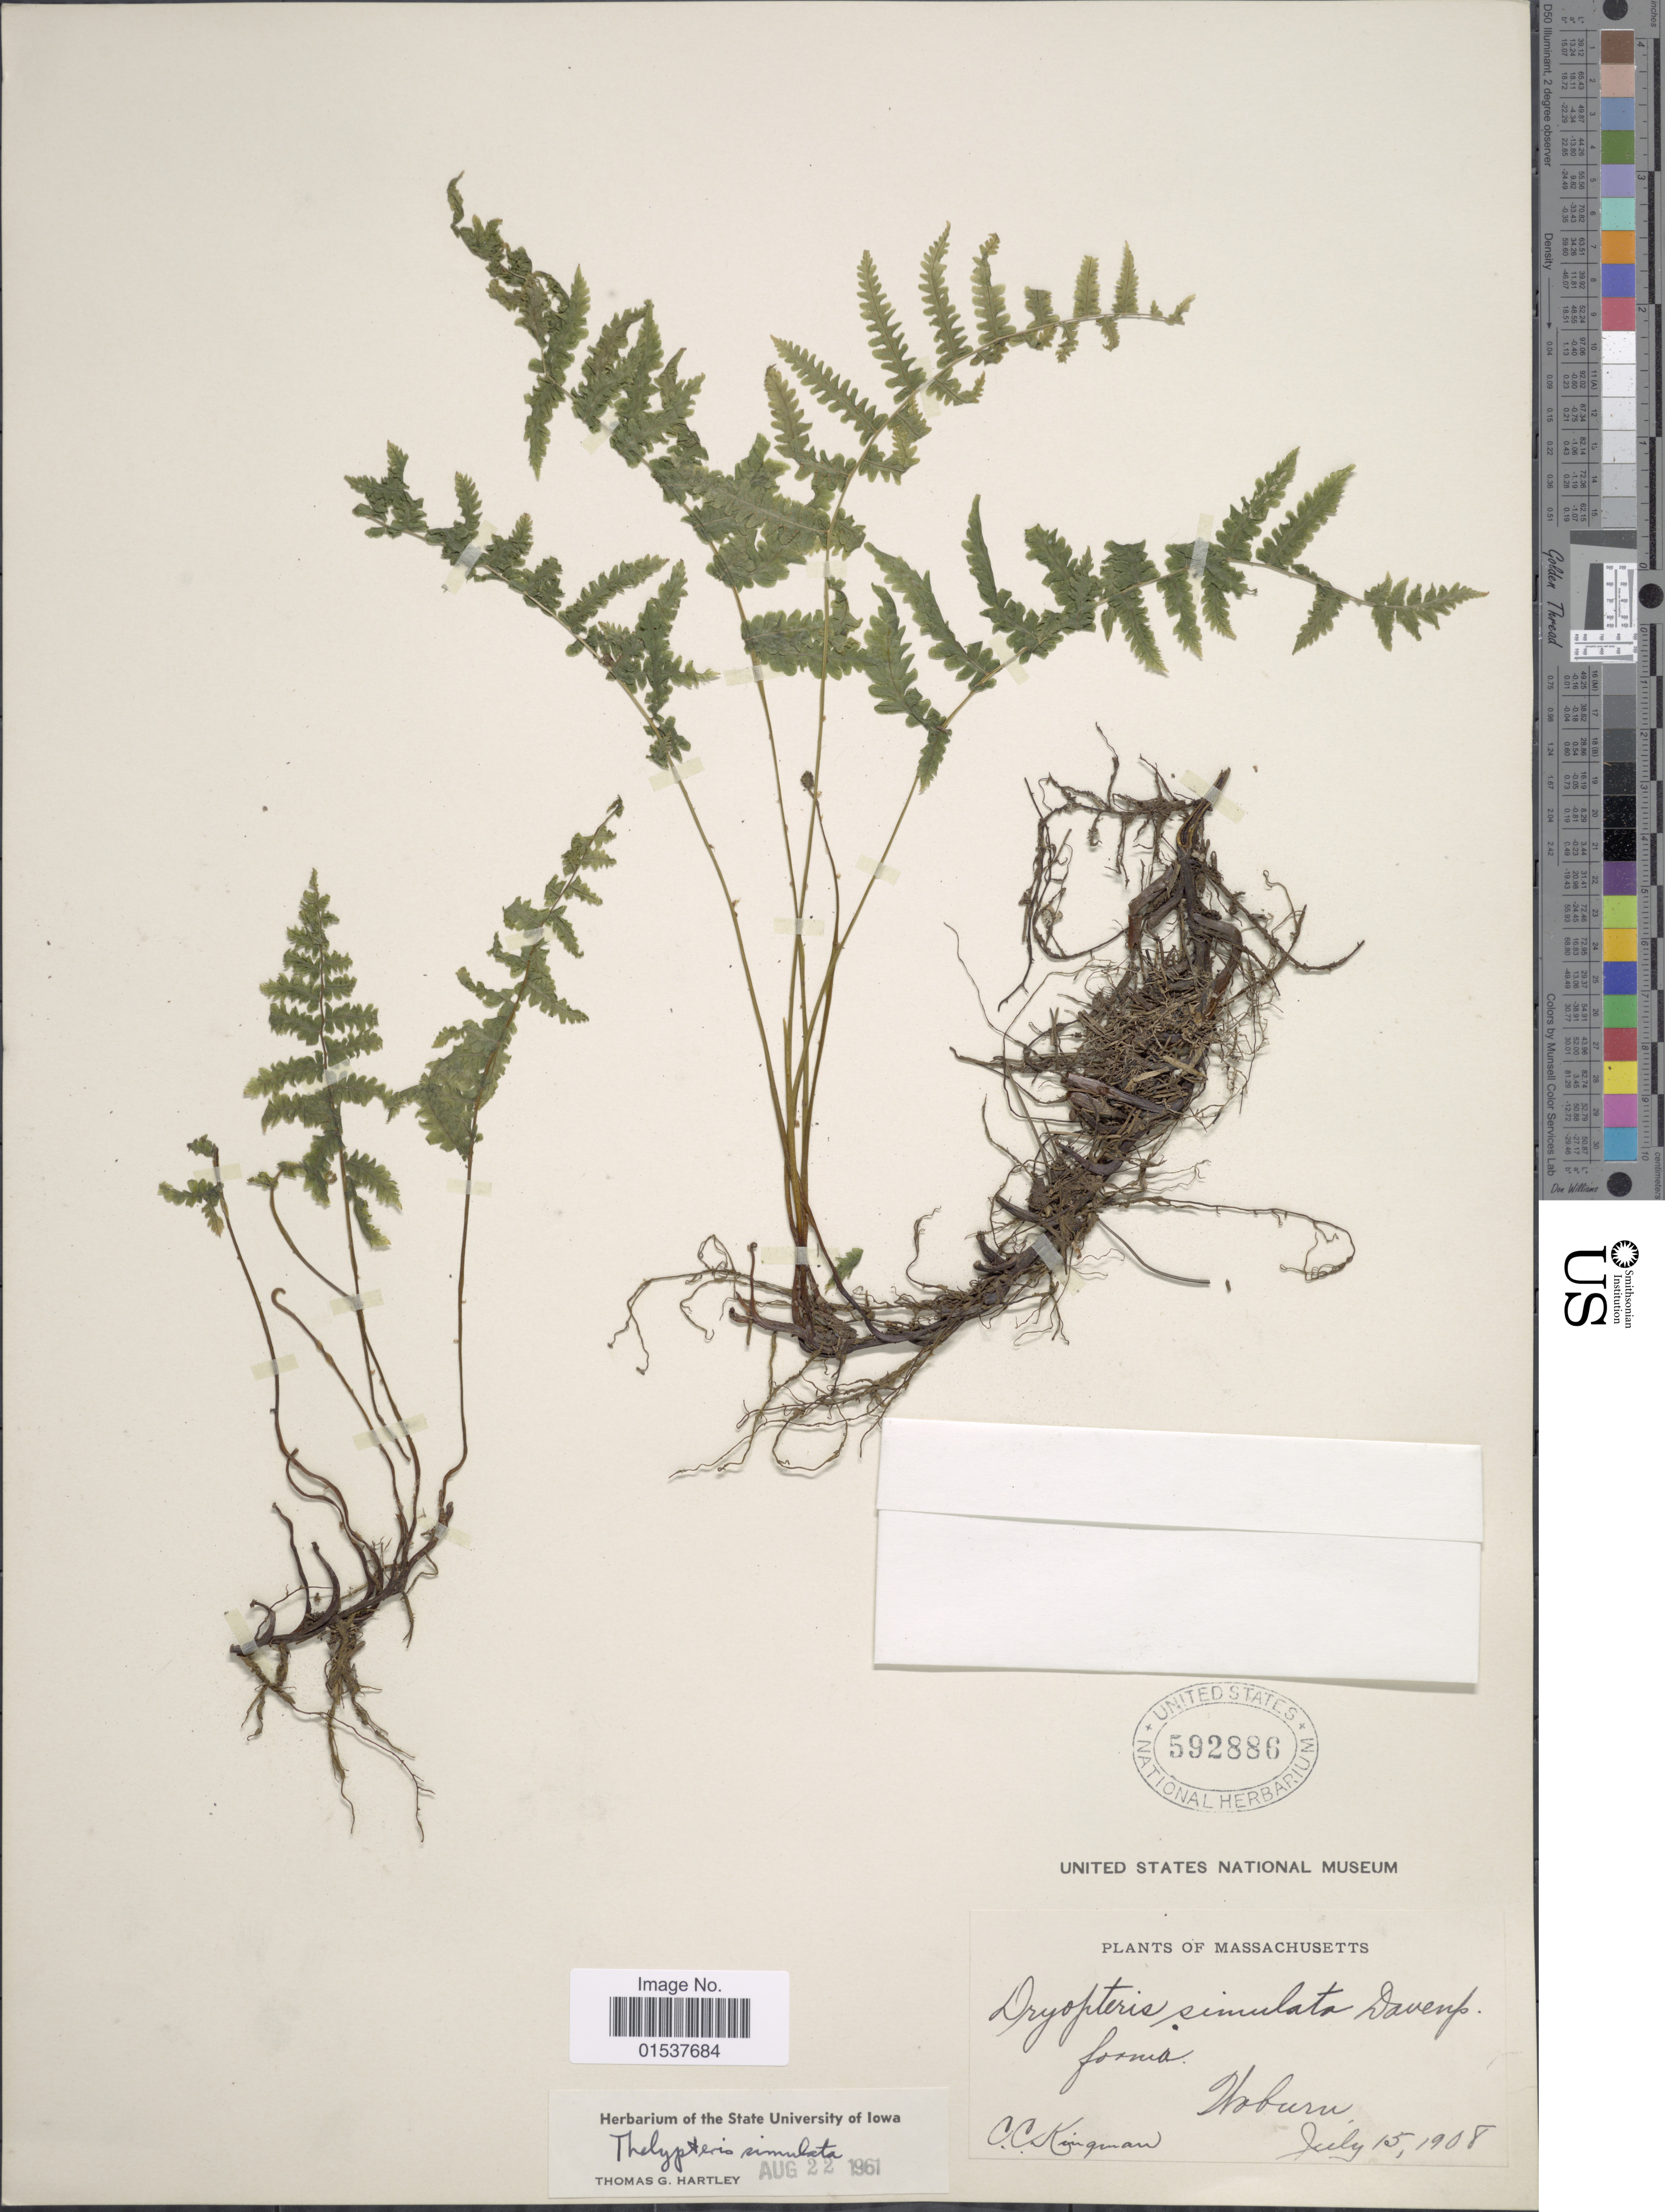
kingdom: Plantae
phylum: Tracheophyta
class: Polypodiopsida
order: Polypodiales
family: Thelypteridaceae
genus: Parathelypteris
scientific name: Parathelypteris simulata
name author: (Davenp.) Holttum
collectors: C. Kingman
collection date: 1908-07-15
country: United States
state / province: Massachusetts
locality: Woburn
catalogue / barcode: US 592886